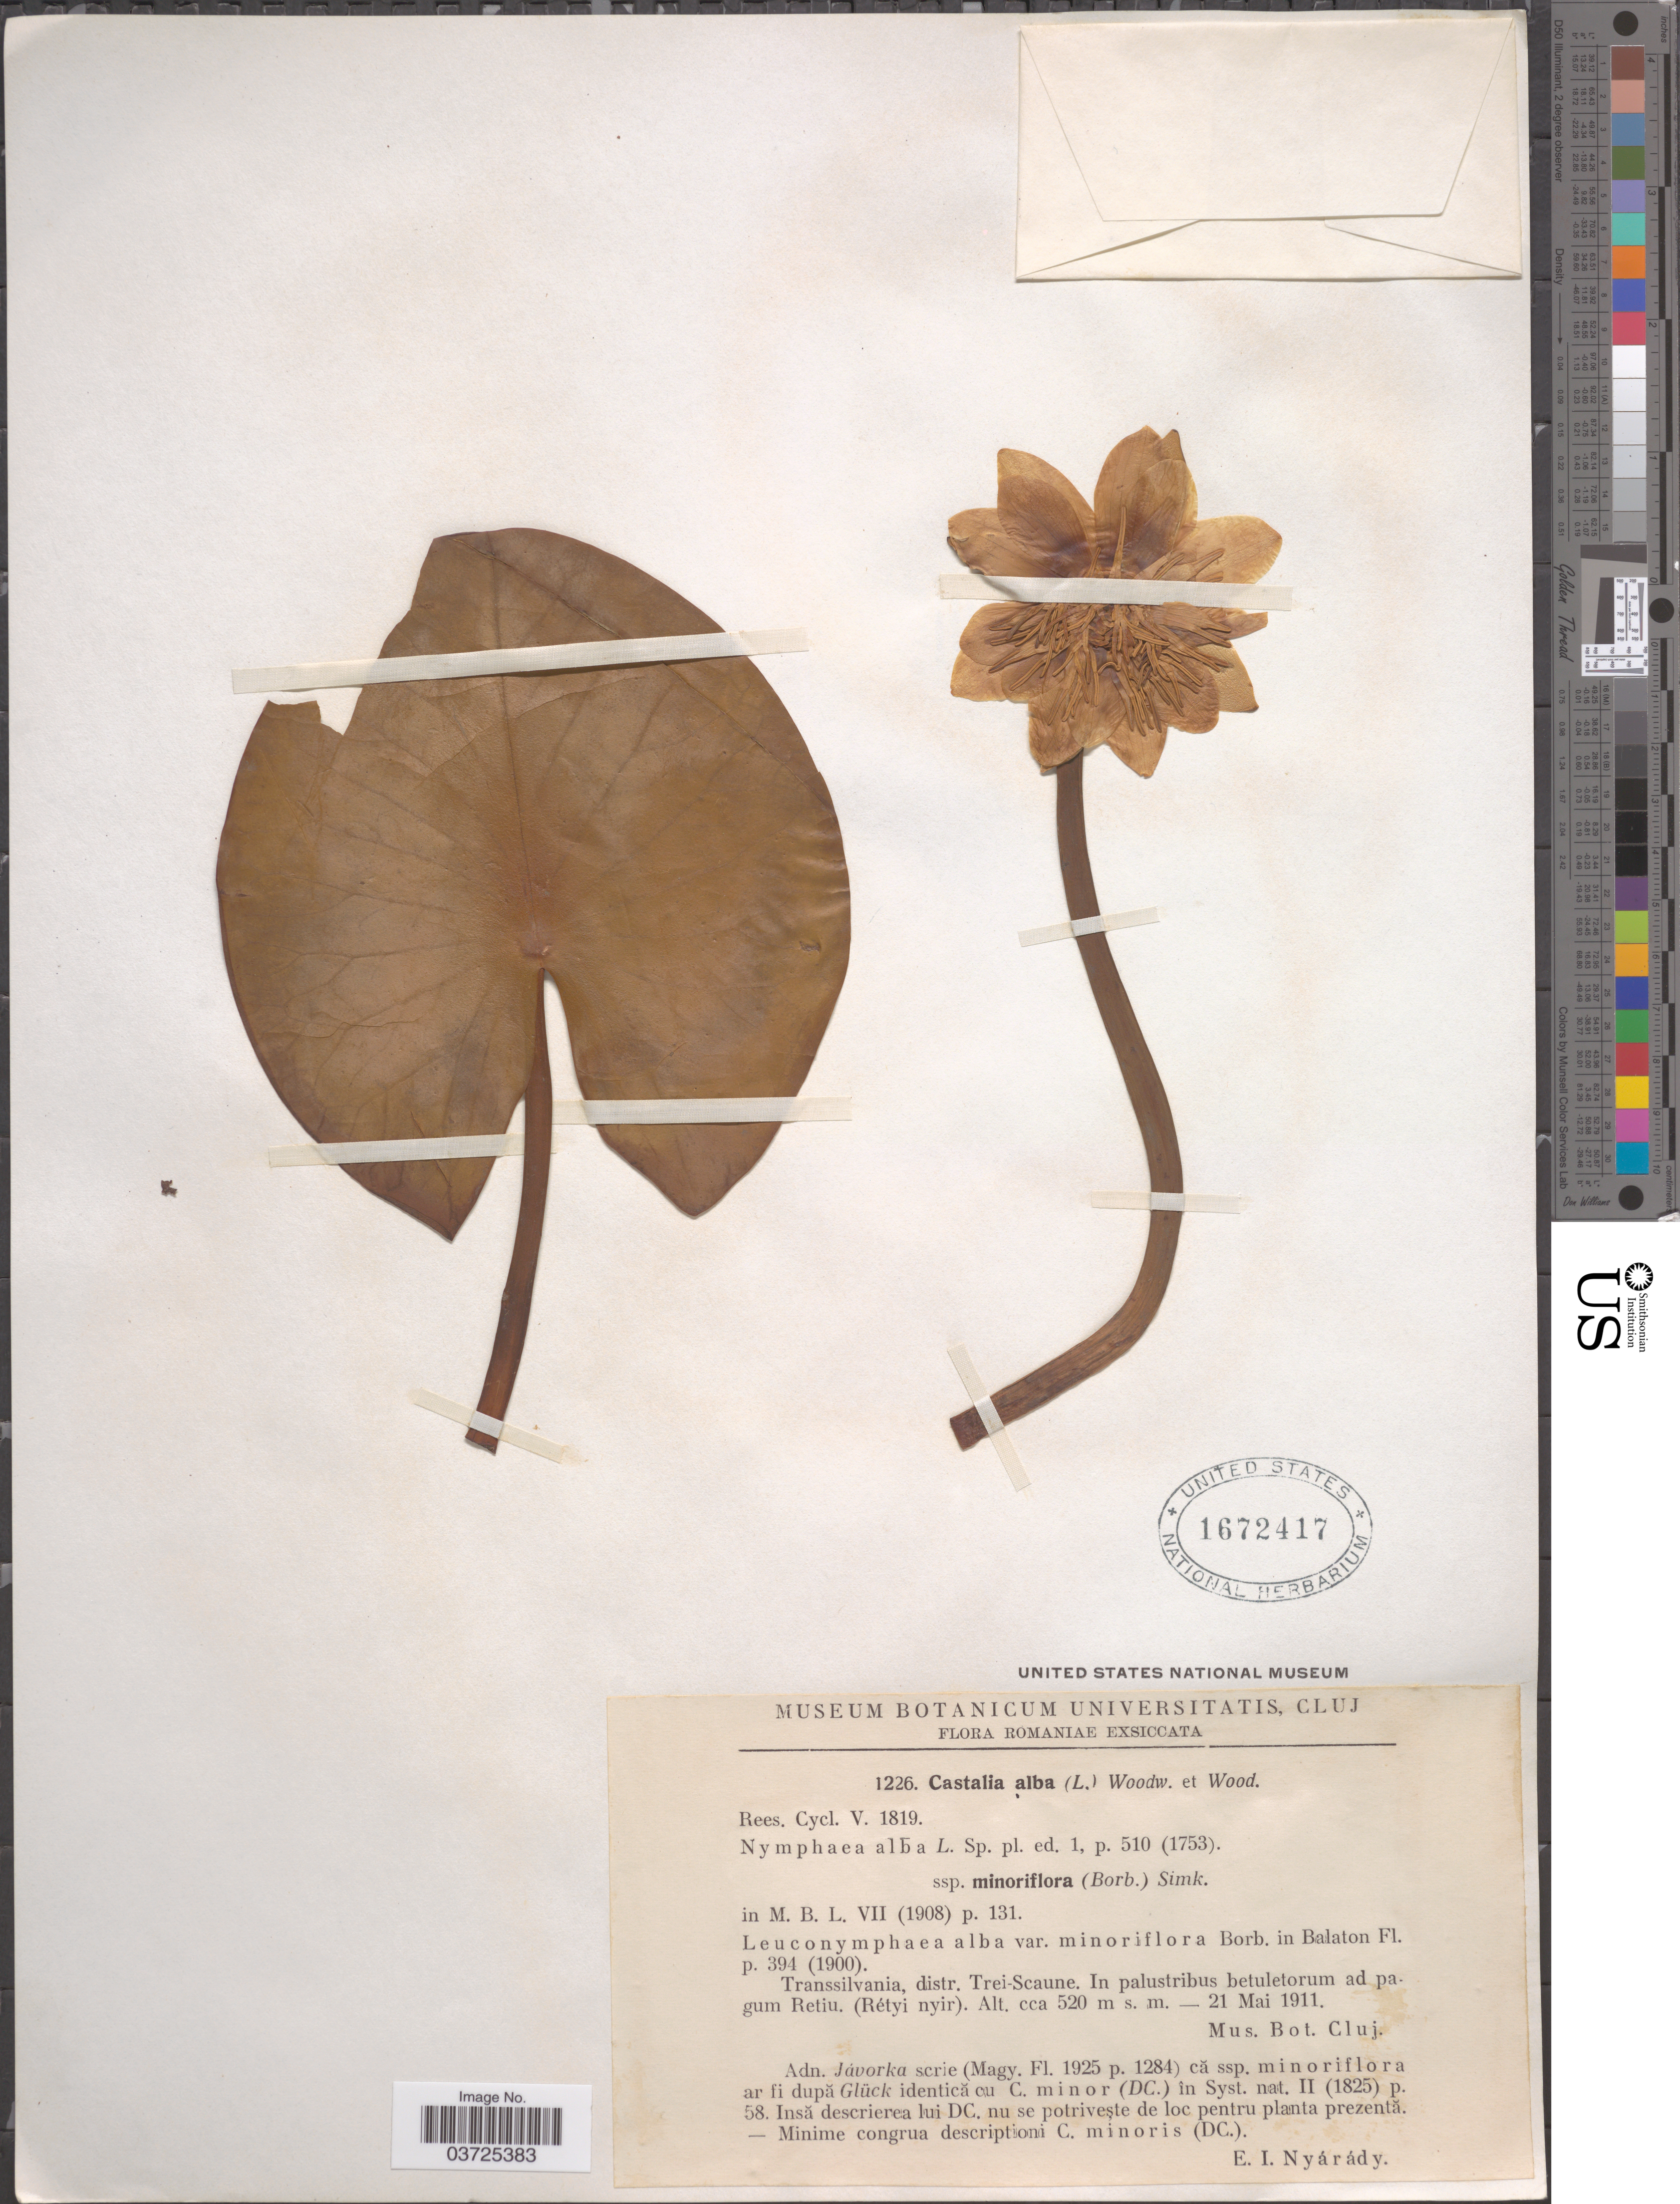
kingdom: Plantae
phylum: Tracheophyta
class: Magnoliopsida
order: Nymphaeales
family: Nymphaeaceae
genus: Nymphaea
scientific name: Nymphaea alba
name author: L.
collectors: Mus. Bot. Cluj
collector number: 1226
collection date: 1911-05-21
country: Romania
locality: Romaniae. Transsilvania, distr. Trei-Scaune. In palustribus betuletorum ad pagum Retiu. (Rétyi nyir).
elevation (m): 520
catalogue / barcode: US 1672417